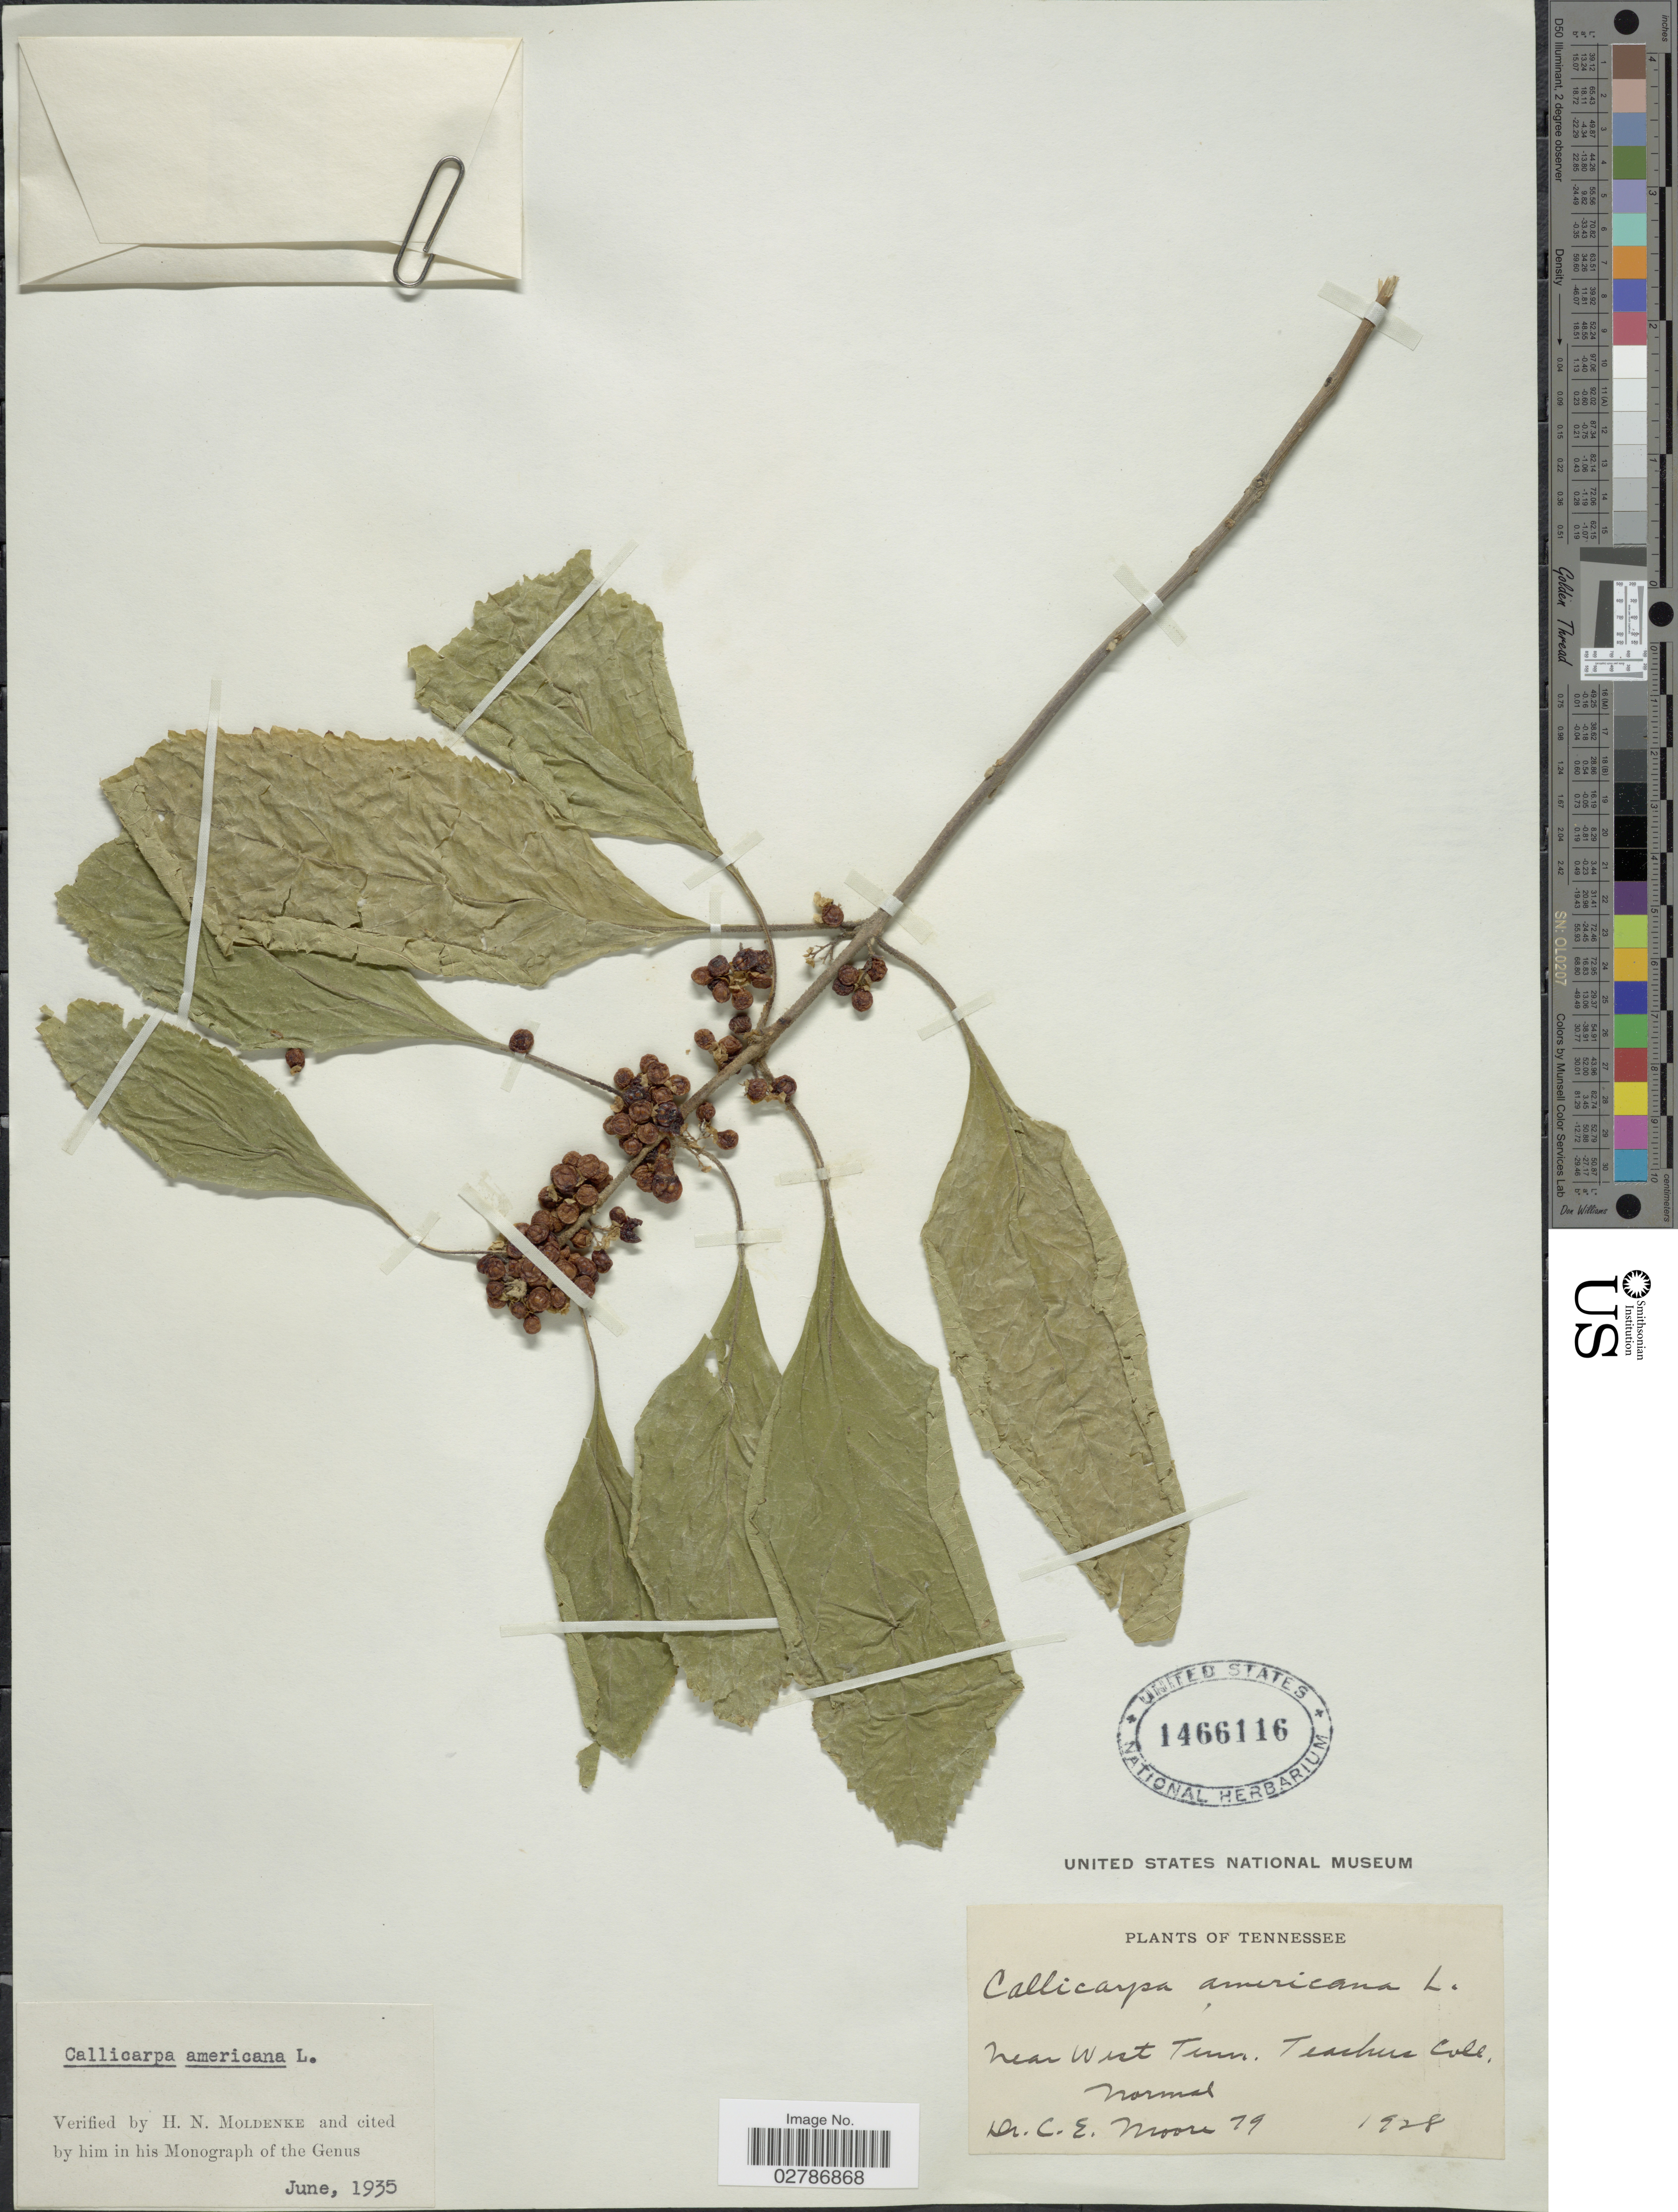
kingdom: Plantae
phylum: Tracheophyta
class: Magnoliopsida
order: Lamiales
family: Lamiaceae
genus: Callicarpa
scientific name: Callicarpa americana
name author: L.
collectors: C. Moore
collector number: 79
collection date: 1928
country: United States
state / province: Tennessee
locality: Near West Tenn. Teachers Coll.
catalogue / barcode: US 1466116